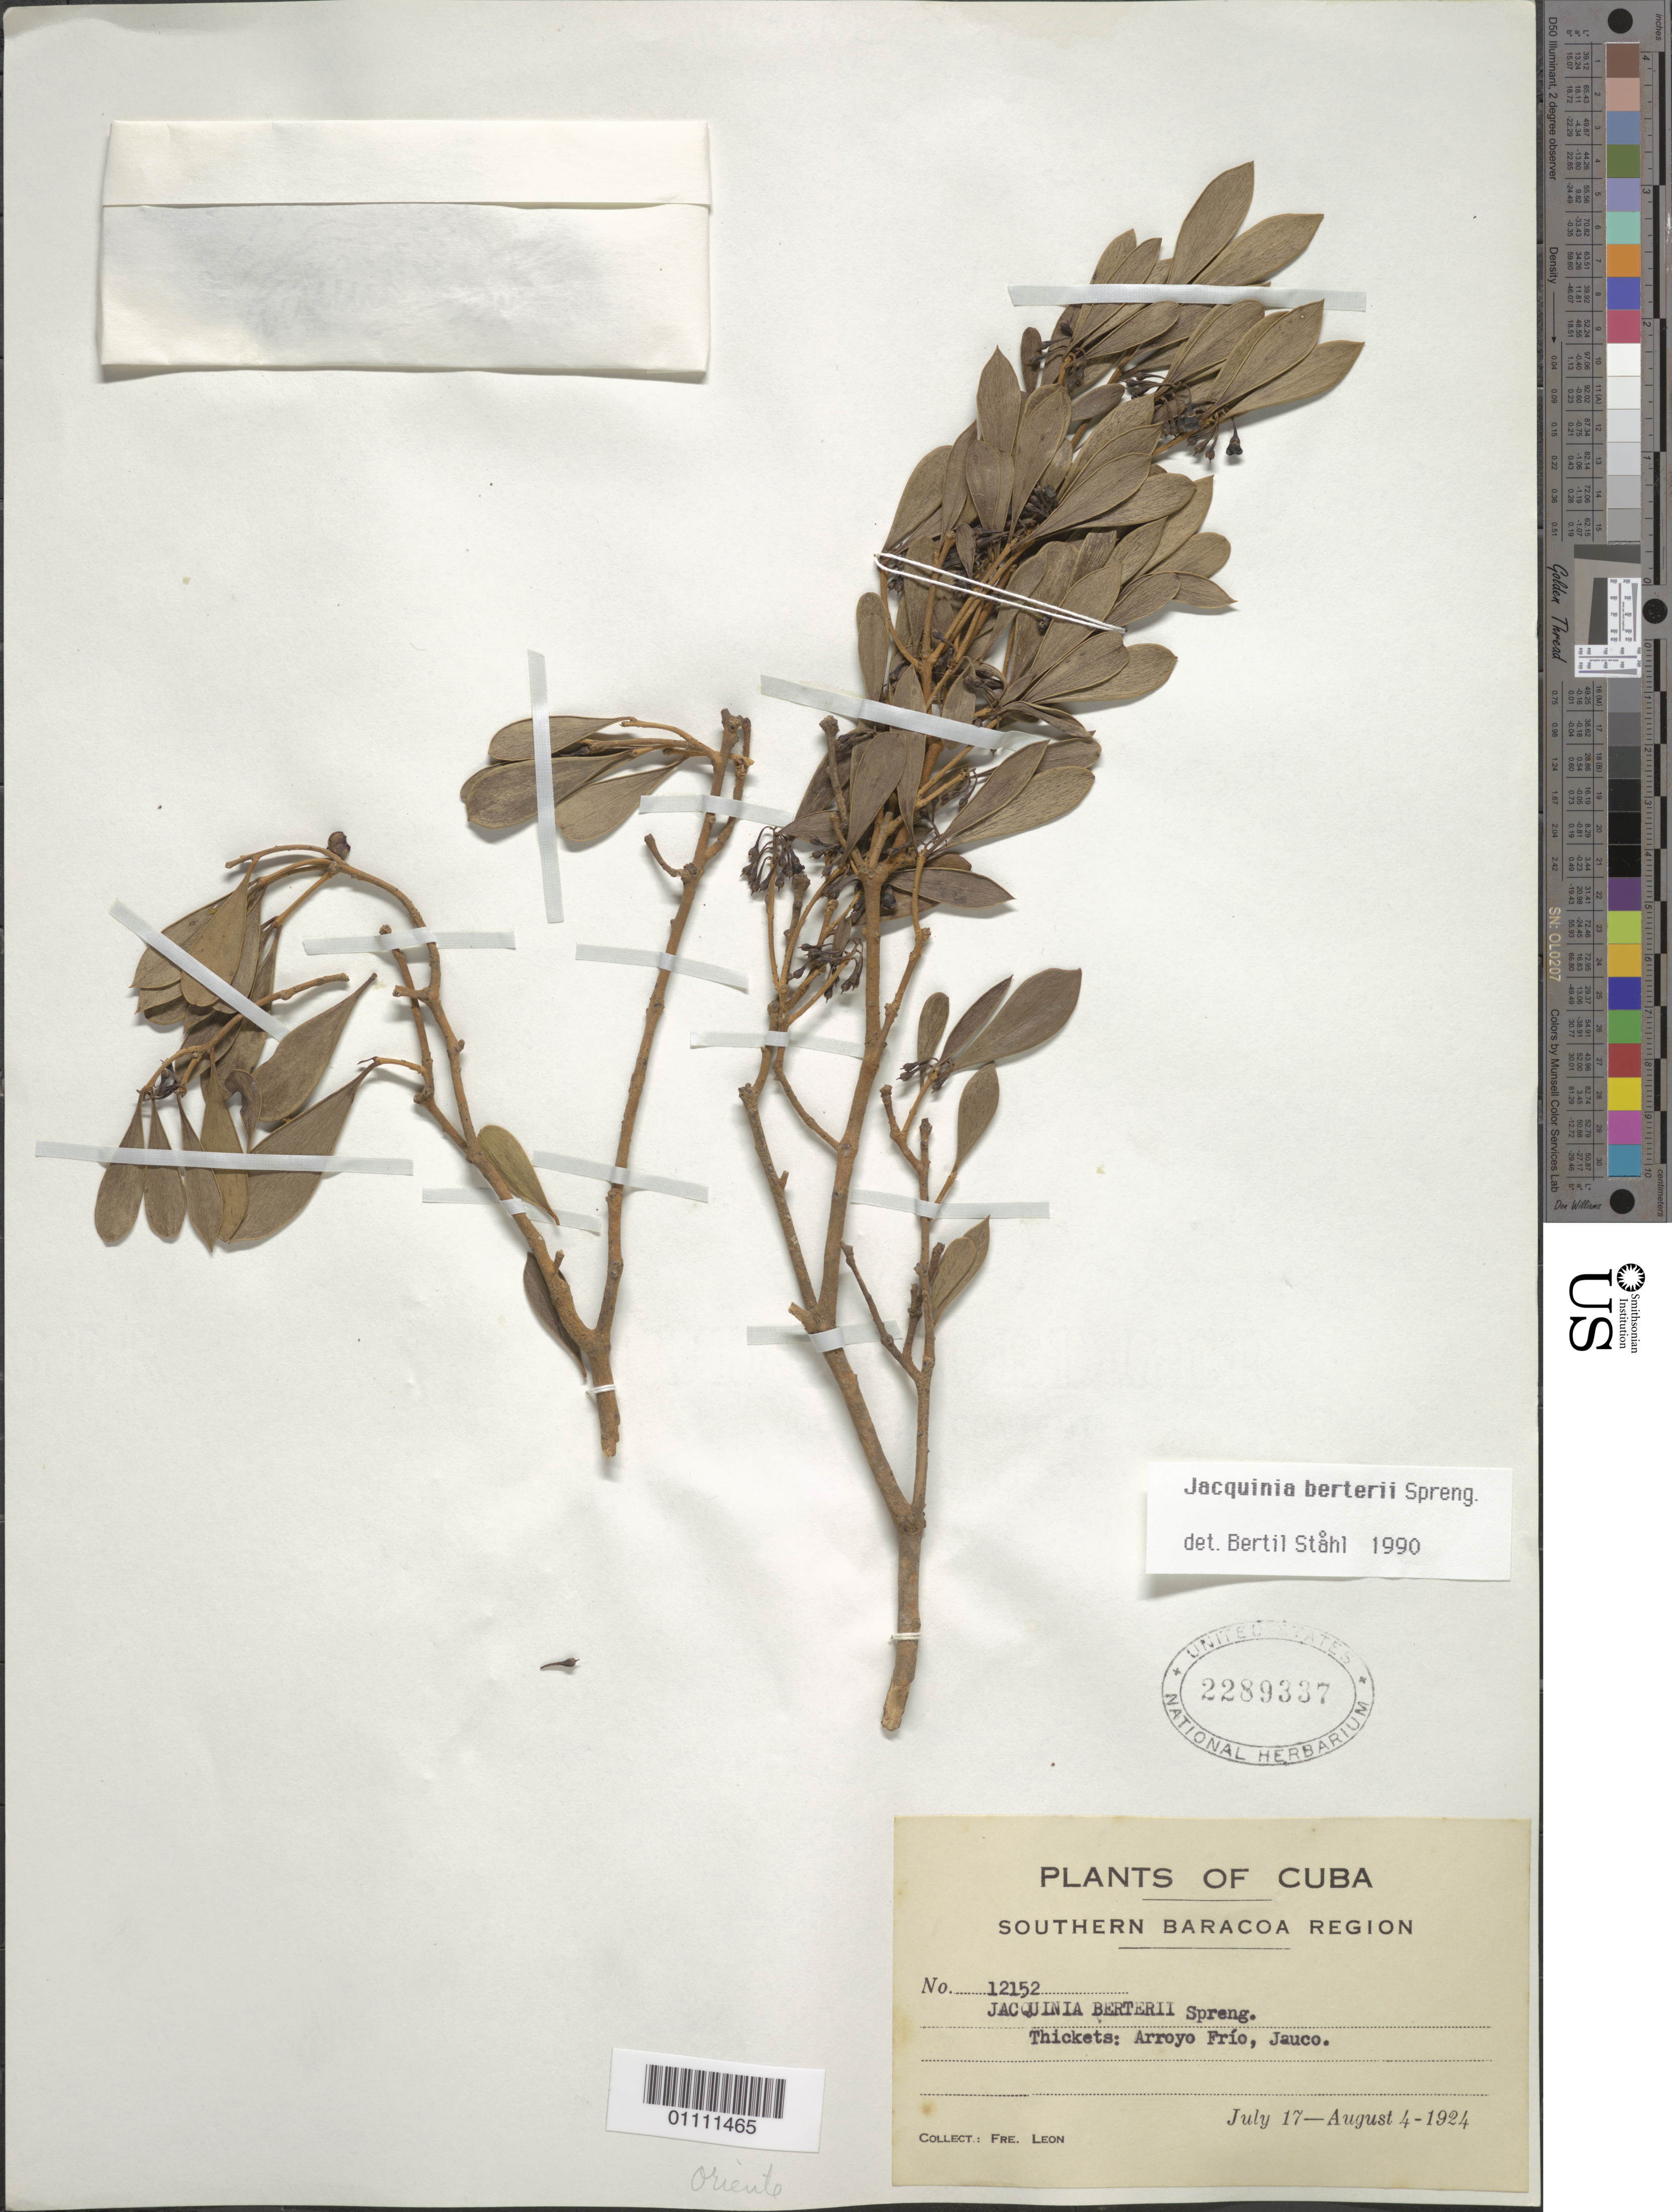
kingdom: Plantae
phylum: Tracheophyta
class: Magnoliopsida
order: Ericales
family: Primulaceae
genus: Jacquinia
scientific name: Jacquinia berteroi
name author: Spreng.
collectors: Bro. León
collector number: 12152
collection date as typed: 17 Jul 1924 to 04 Aug 1924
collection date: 1924-07-17/1924-08-04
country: Cuba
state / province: Guantánamo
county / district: Baracoa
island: Cuba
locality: Thickets: Arroyo Frio, Jauco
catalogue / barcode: US 2289337